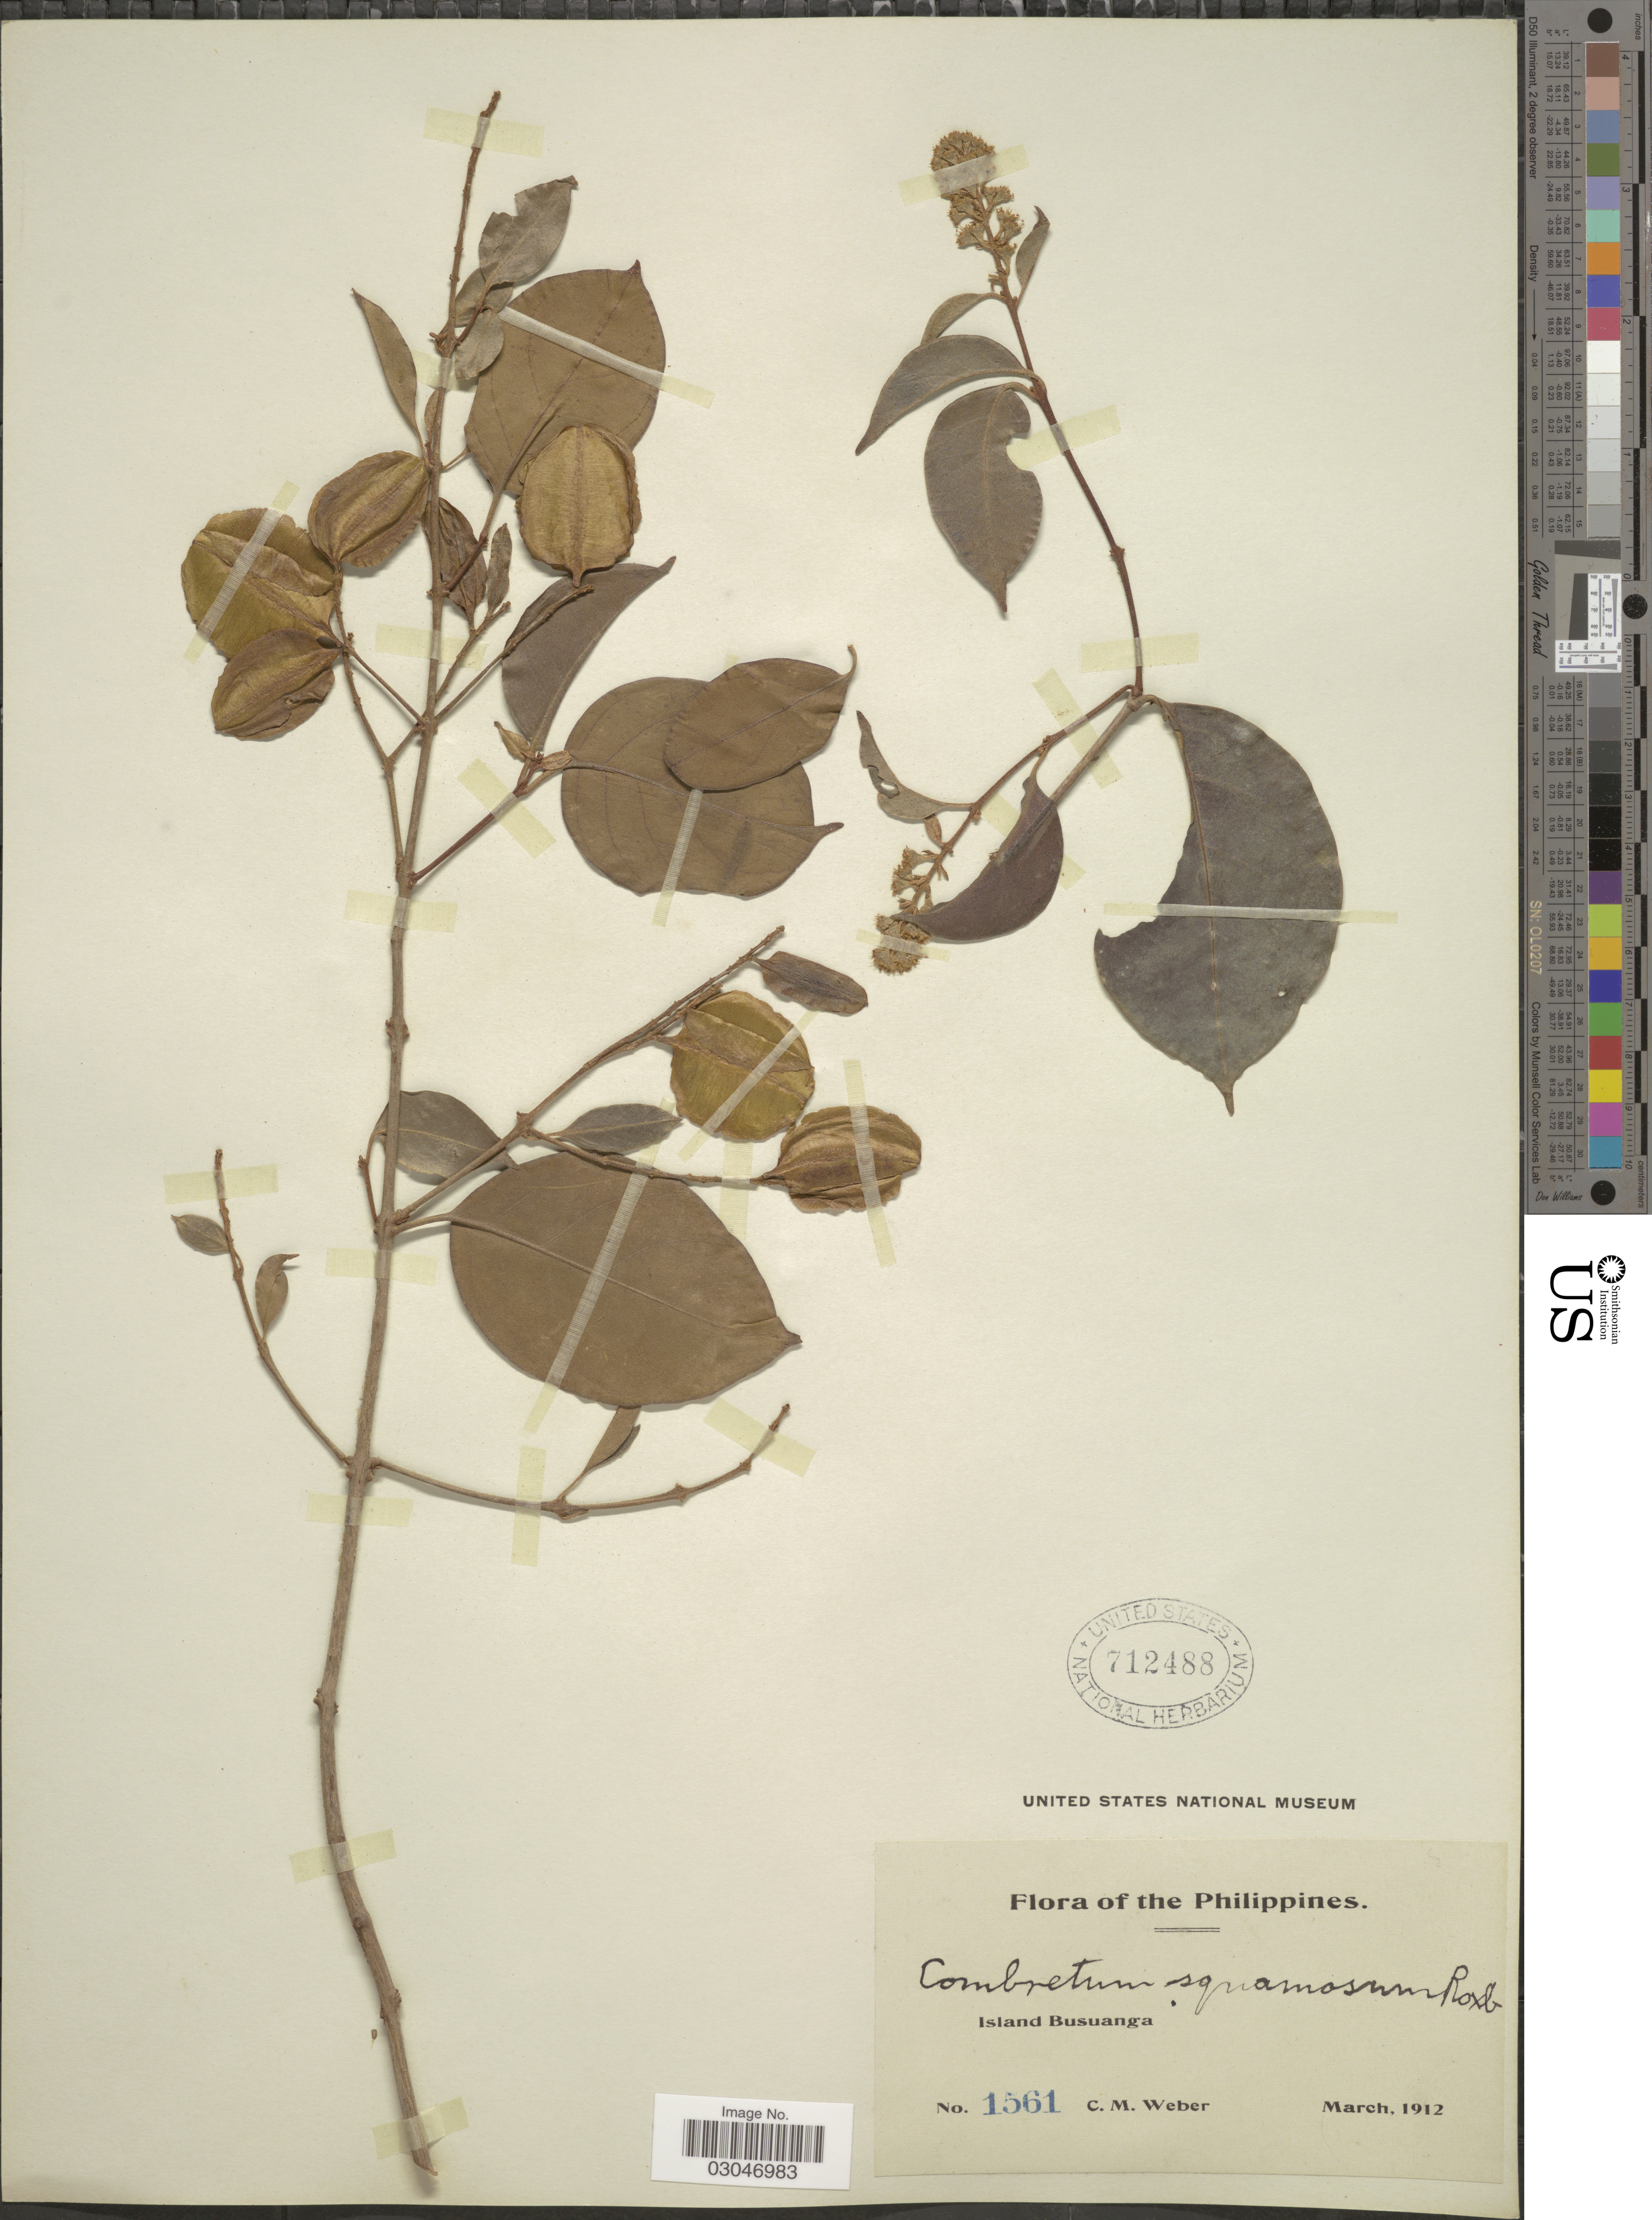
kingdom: Plantae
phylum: Tracheophyta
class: Magnoliopsida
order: Myrtales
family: Combretaceae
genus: Combretum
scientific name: Combretum squamosum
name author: Roxb.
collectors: C. M. Weber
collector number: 1561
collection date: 1912-03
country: Philippines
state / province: Mimaropa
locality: Island Busuanga.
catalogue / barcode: US 712488